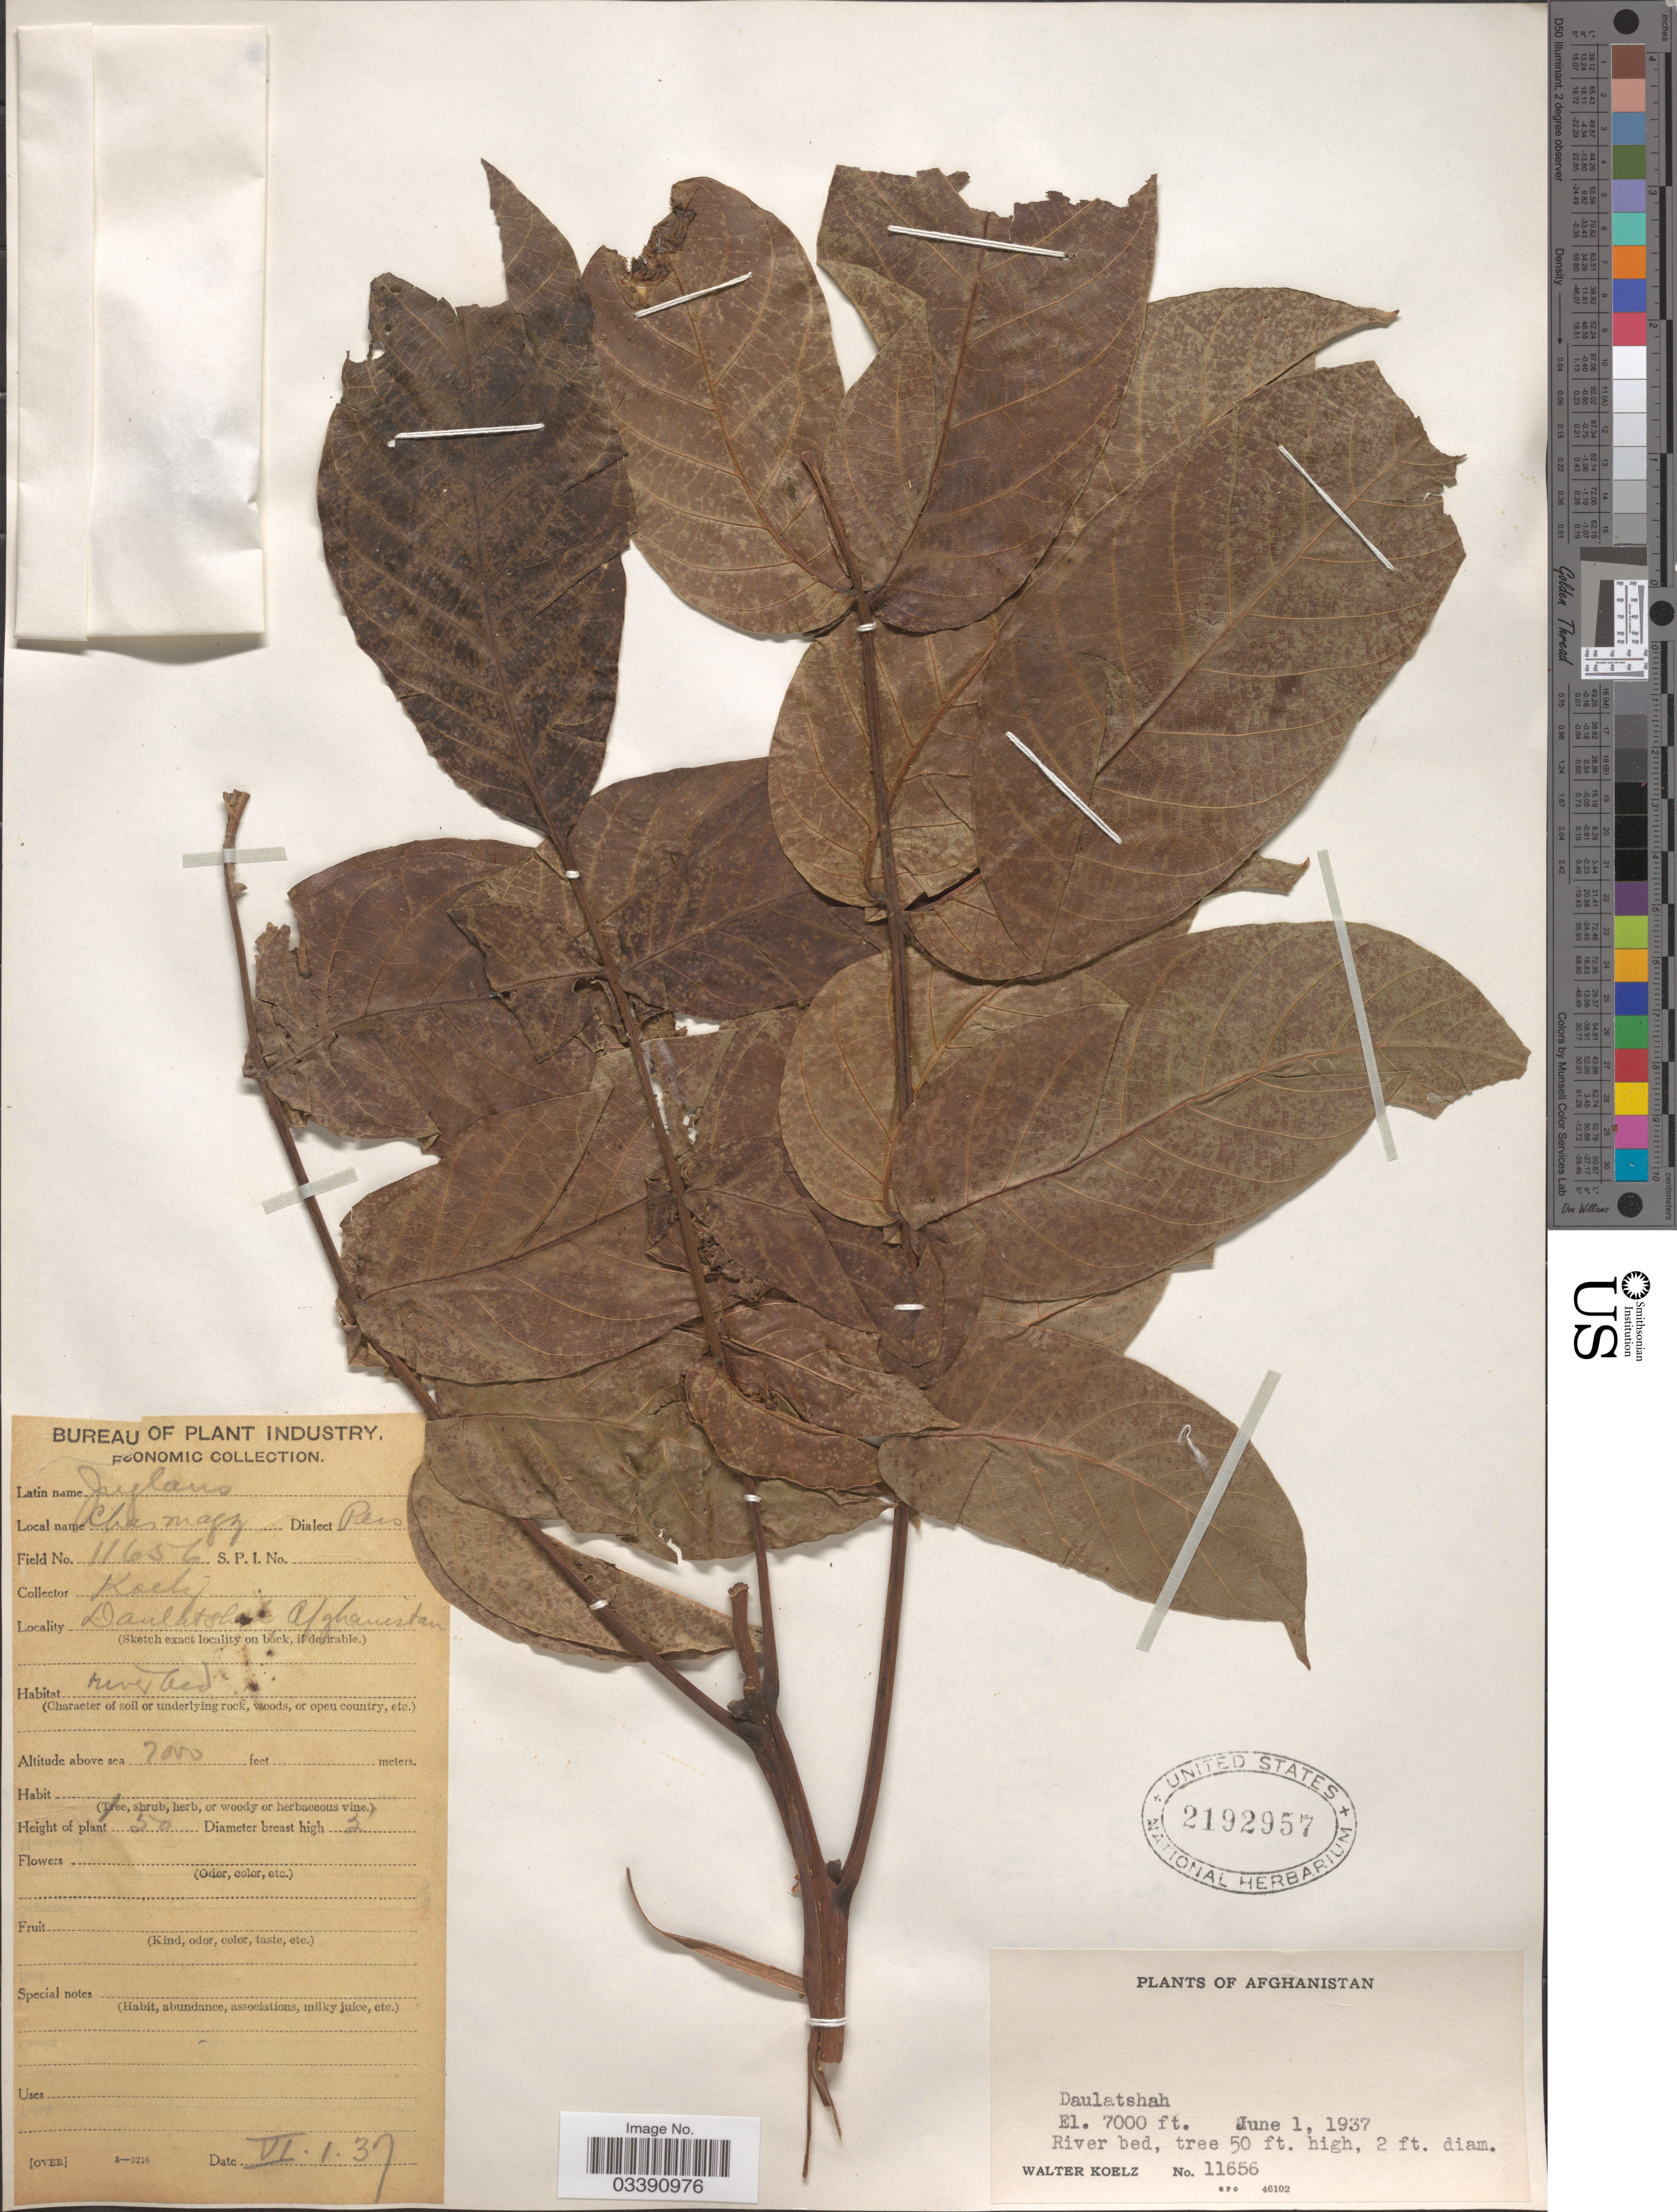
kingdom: Plantae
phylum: Tracheophyta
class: Magnoliopsida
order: Fagales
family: Juglandaceae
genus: Juglans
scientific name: Juglans sp.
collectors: W. N. Koelz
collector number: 11656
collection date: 1937-06-01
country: Afghanistan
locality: Daulatshah.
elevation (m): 2134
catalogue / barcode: US 2192957